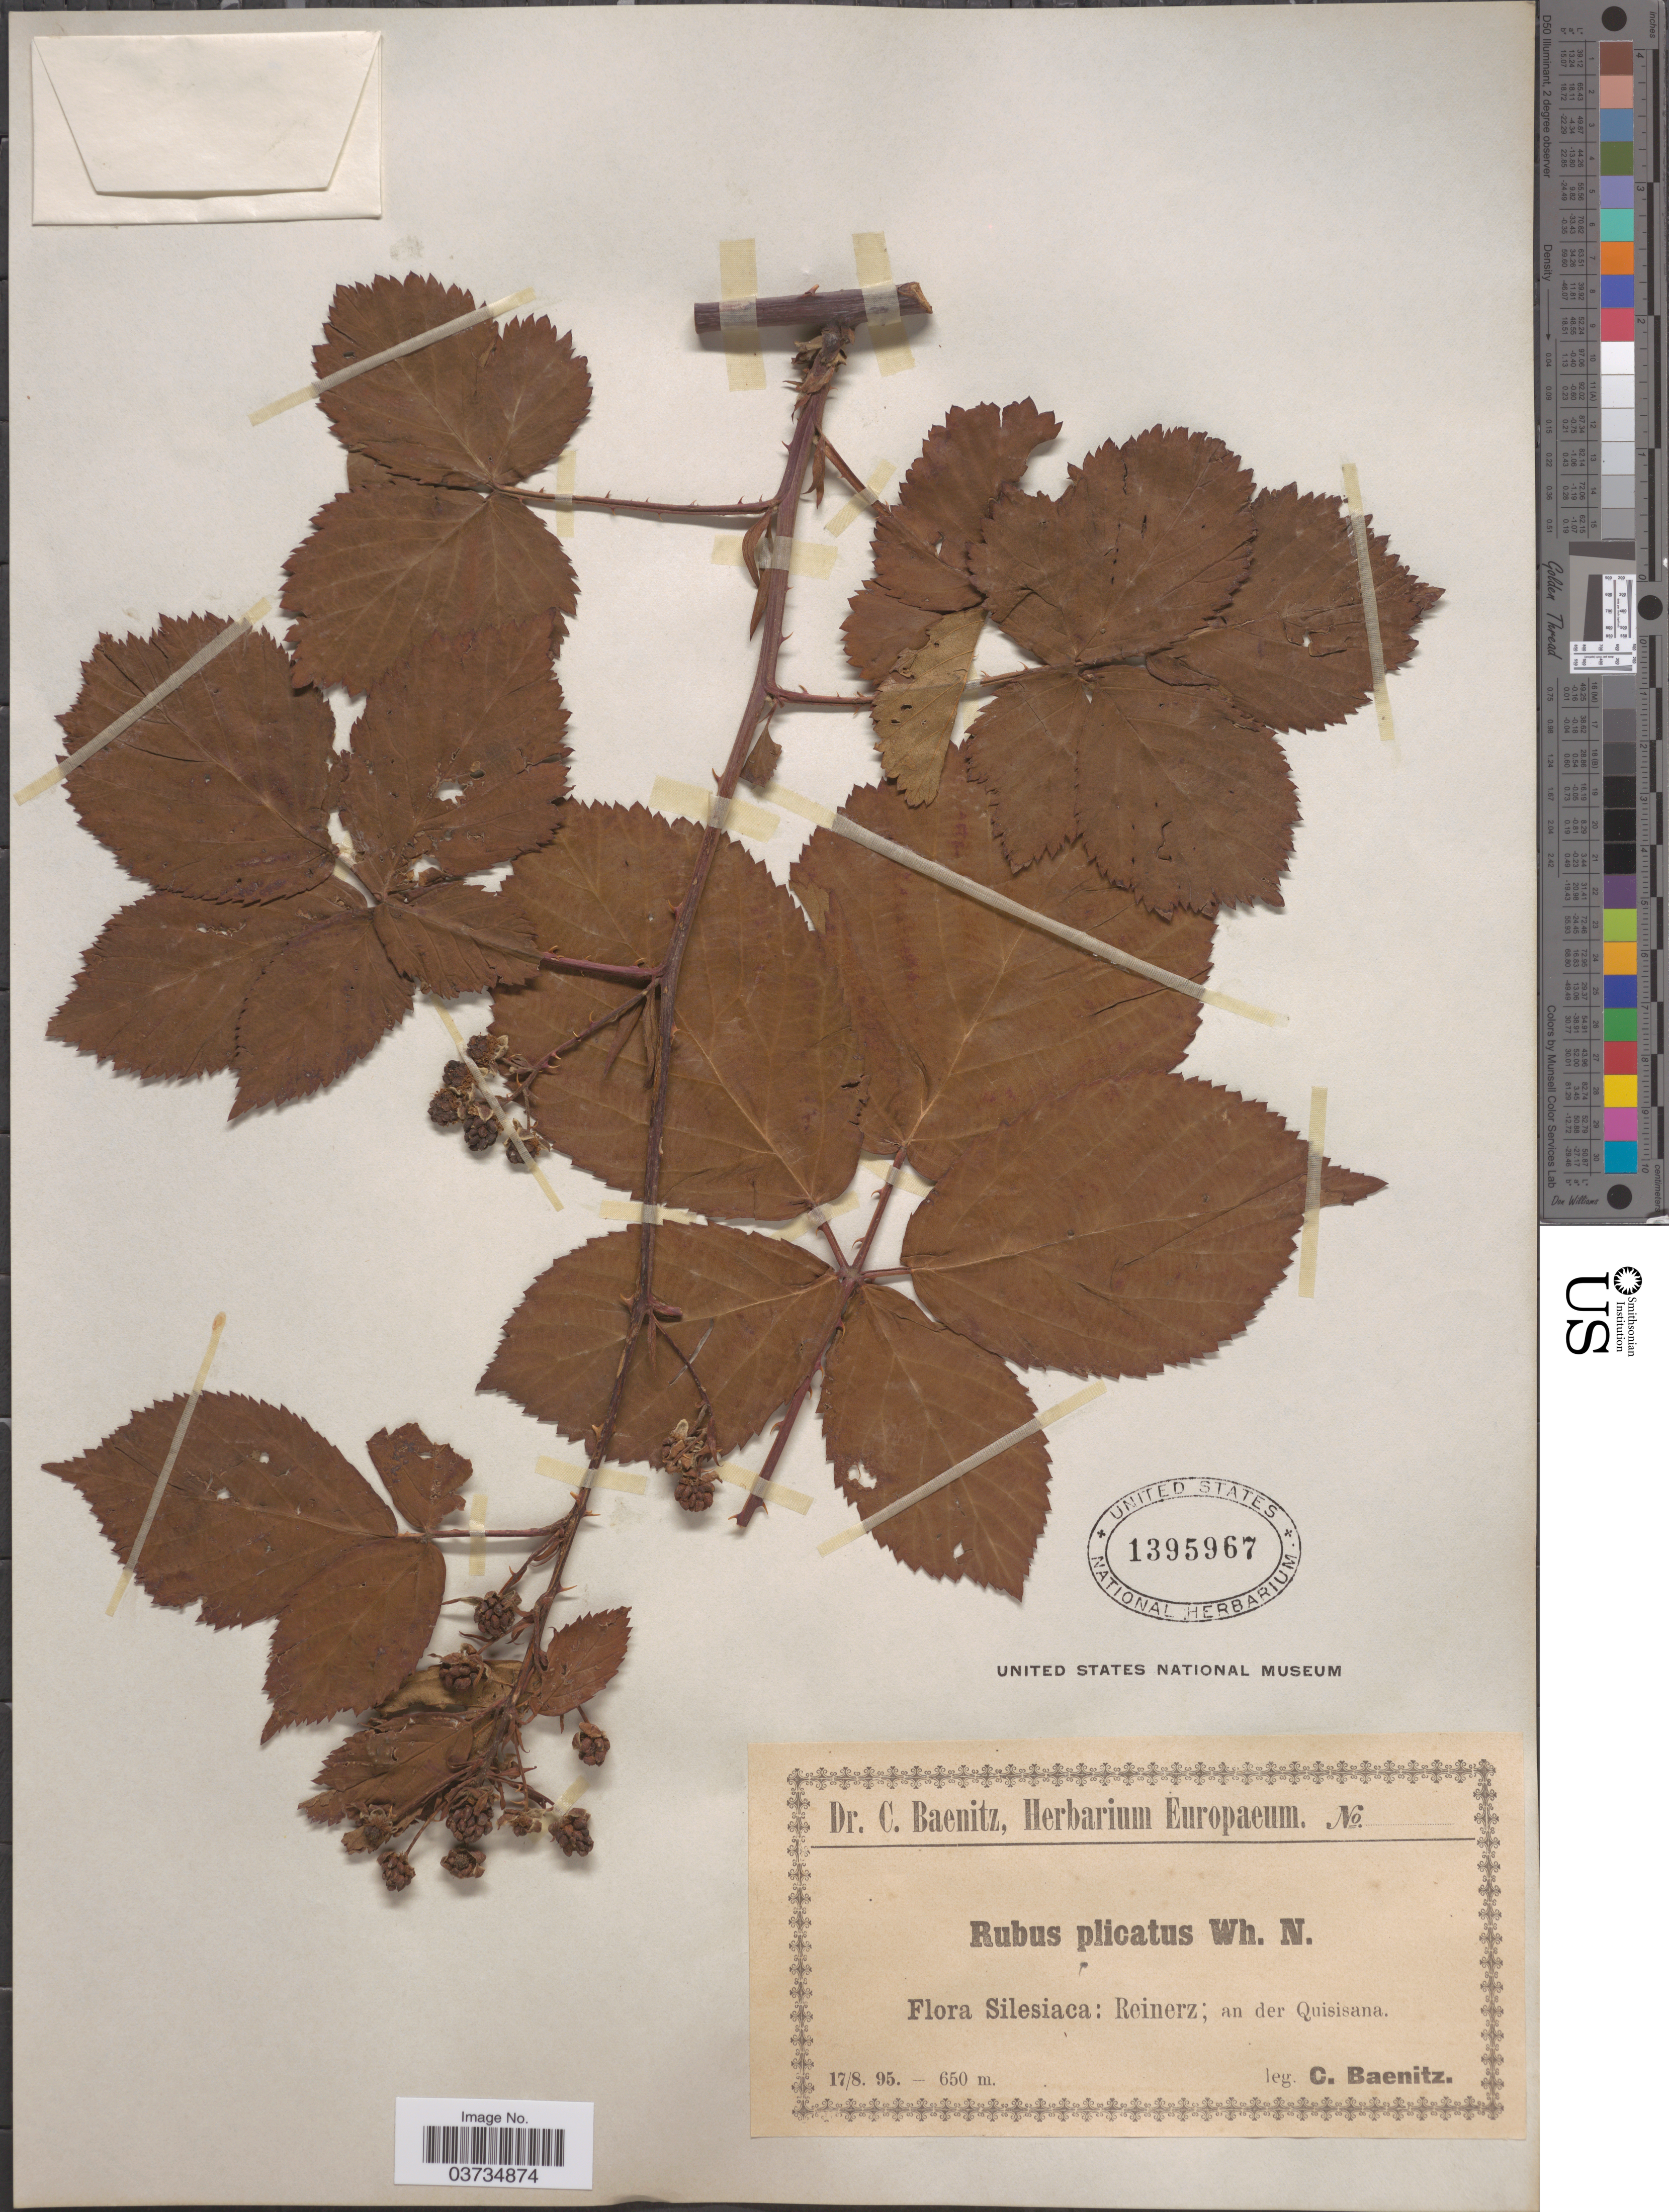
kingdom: Plantae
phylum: Tracheophyta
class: Magnoliopsida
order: Rosales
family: Rosaceae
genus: Rubus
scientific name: Rubus plicatus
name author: Weihe & Nees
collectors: C. G. Baenitz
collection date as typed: Transcribed d/m/y: 17/8/95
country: Poland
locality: Silesiaca: Reinerz; an der Quisisana.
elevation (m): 650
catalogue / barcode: US 1395967